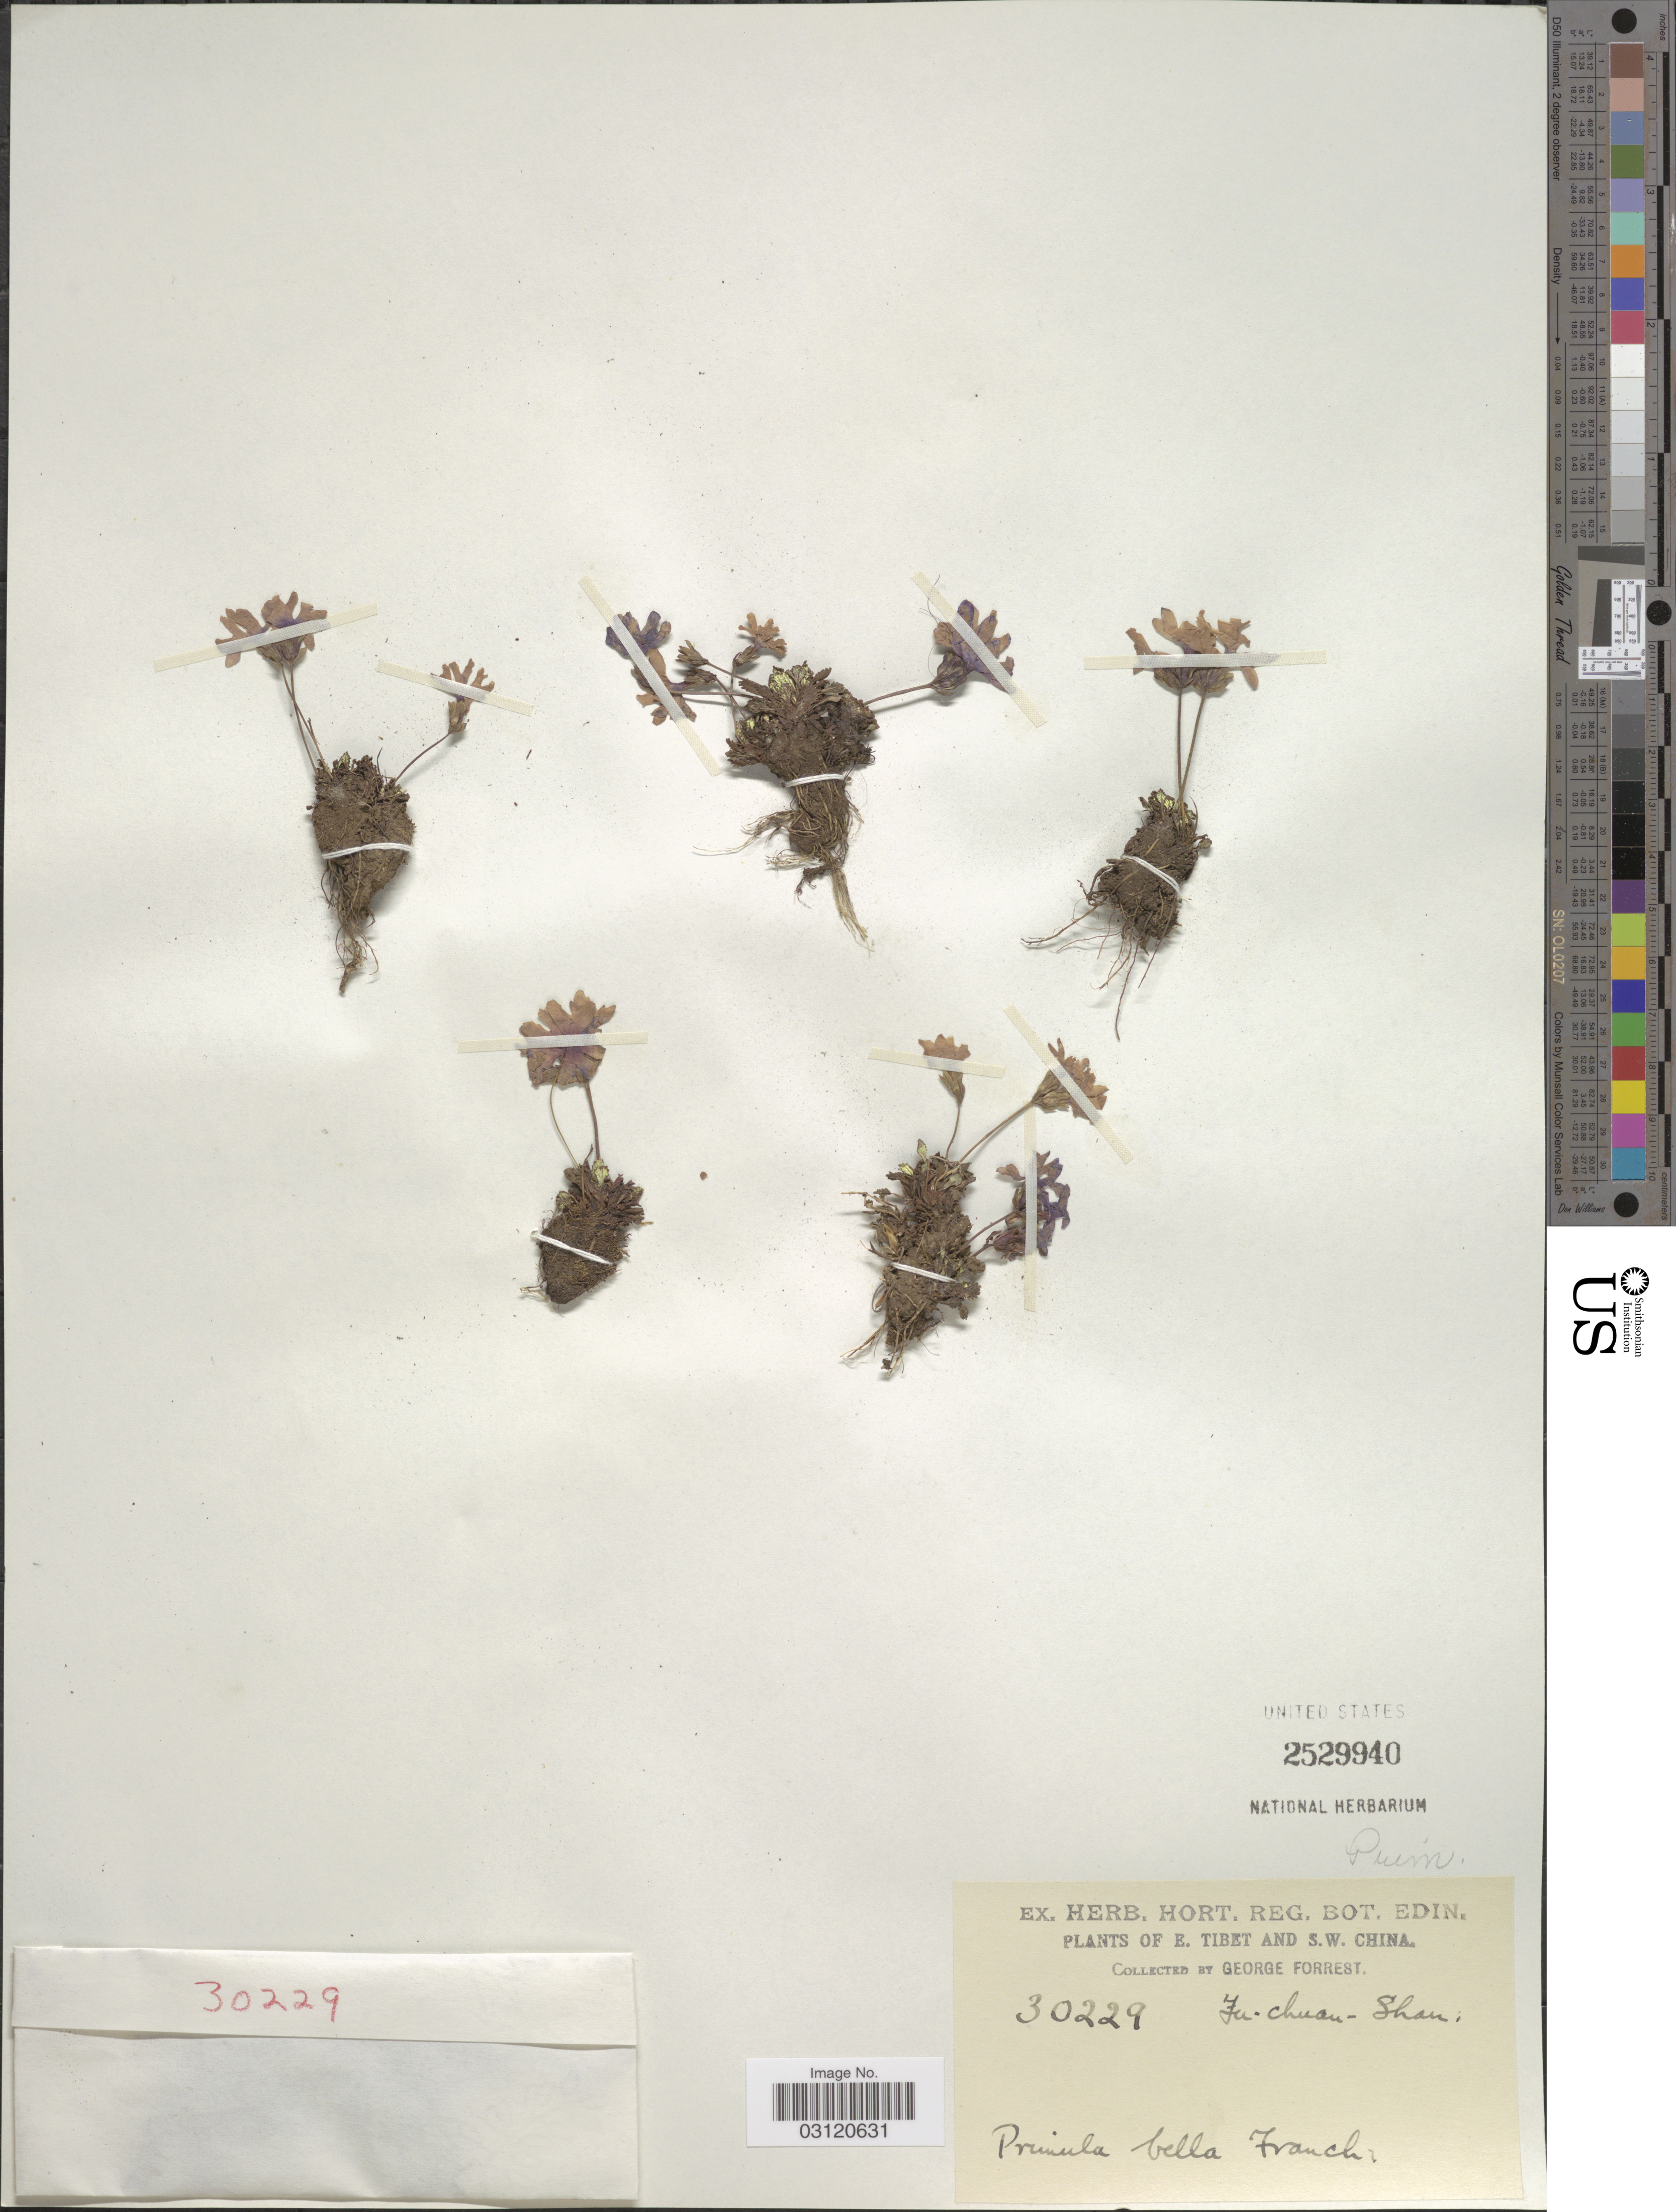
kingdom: Plantae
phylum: Tracheophyta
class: Magnoliopsida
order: Ericales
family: Primulaceae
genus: Primula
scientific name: Primula bella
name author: Franch.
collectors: G. Forrest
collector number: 30229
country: China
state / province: Xizang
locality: E. Tibet and S.W. China, Fa [interpreted]-chuan-Shan.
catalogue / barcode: US 2529940